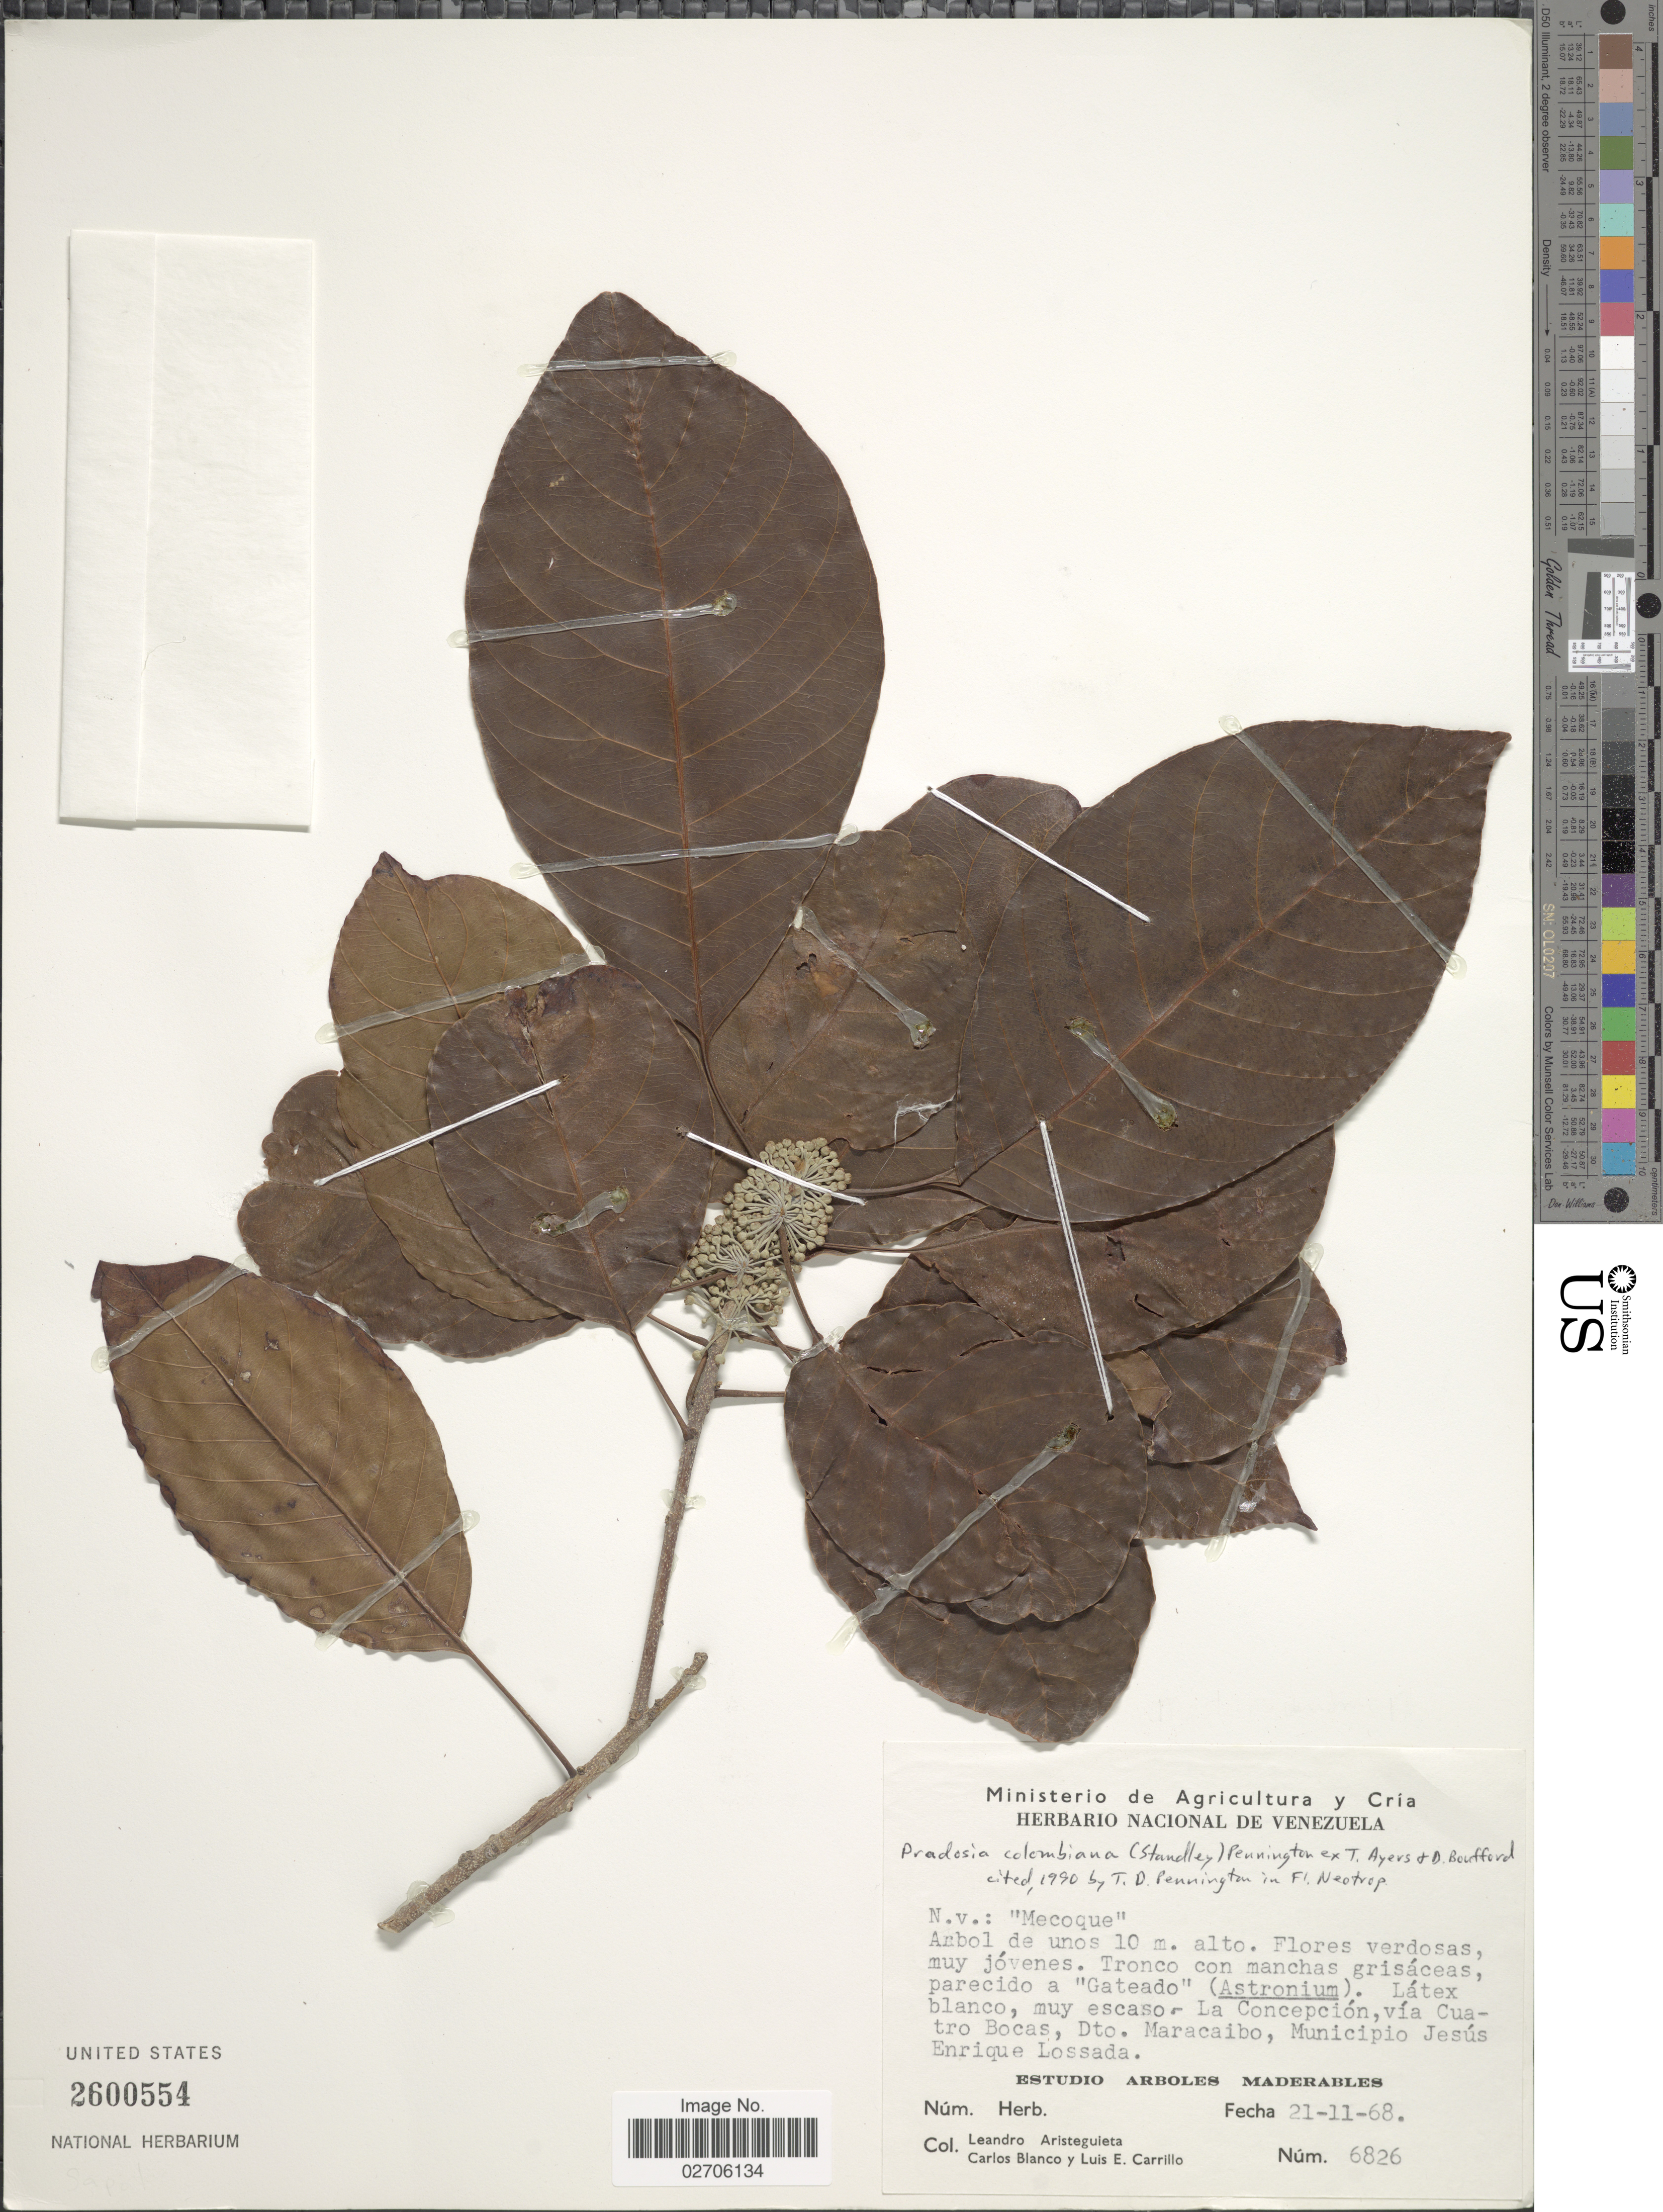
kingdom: Plantae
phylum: Tracheophyta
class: Magnoliopsida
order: Ericales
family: Sapotaceae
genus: Pradosia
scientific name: Pradosia colombiana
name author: (Standl.) T.D. Penn. ex T.J. Ayers & Boufford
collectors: L. Aristeguieta, C. Blanco & L. Carrillo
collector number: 6826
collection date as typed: Transcribed d/m/y: 21/11/68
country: Paraguay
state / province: Concepcion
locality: La Concepción, vía Cuatro Bocas, Dto. Maracaibo, Municipio Jesús Enrique Lossada. Estudio Arboles Maderables.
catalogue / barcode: US 2600554